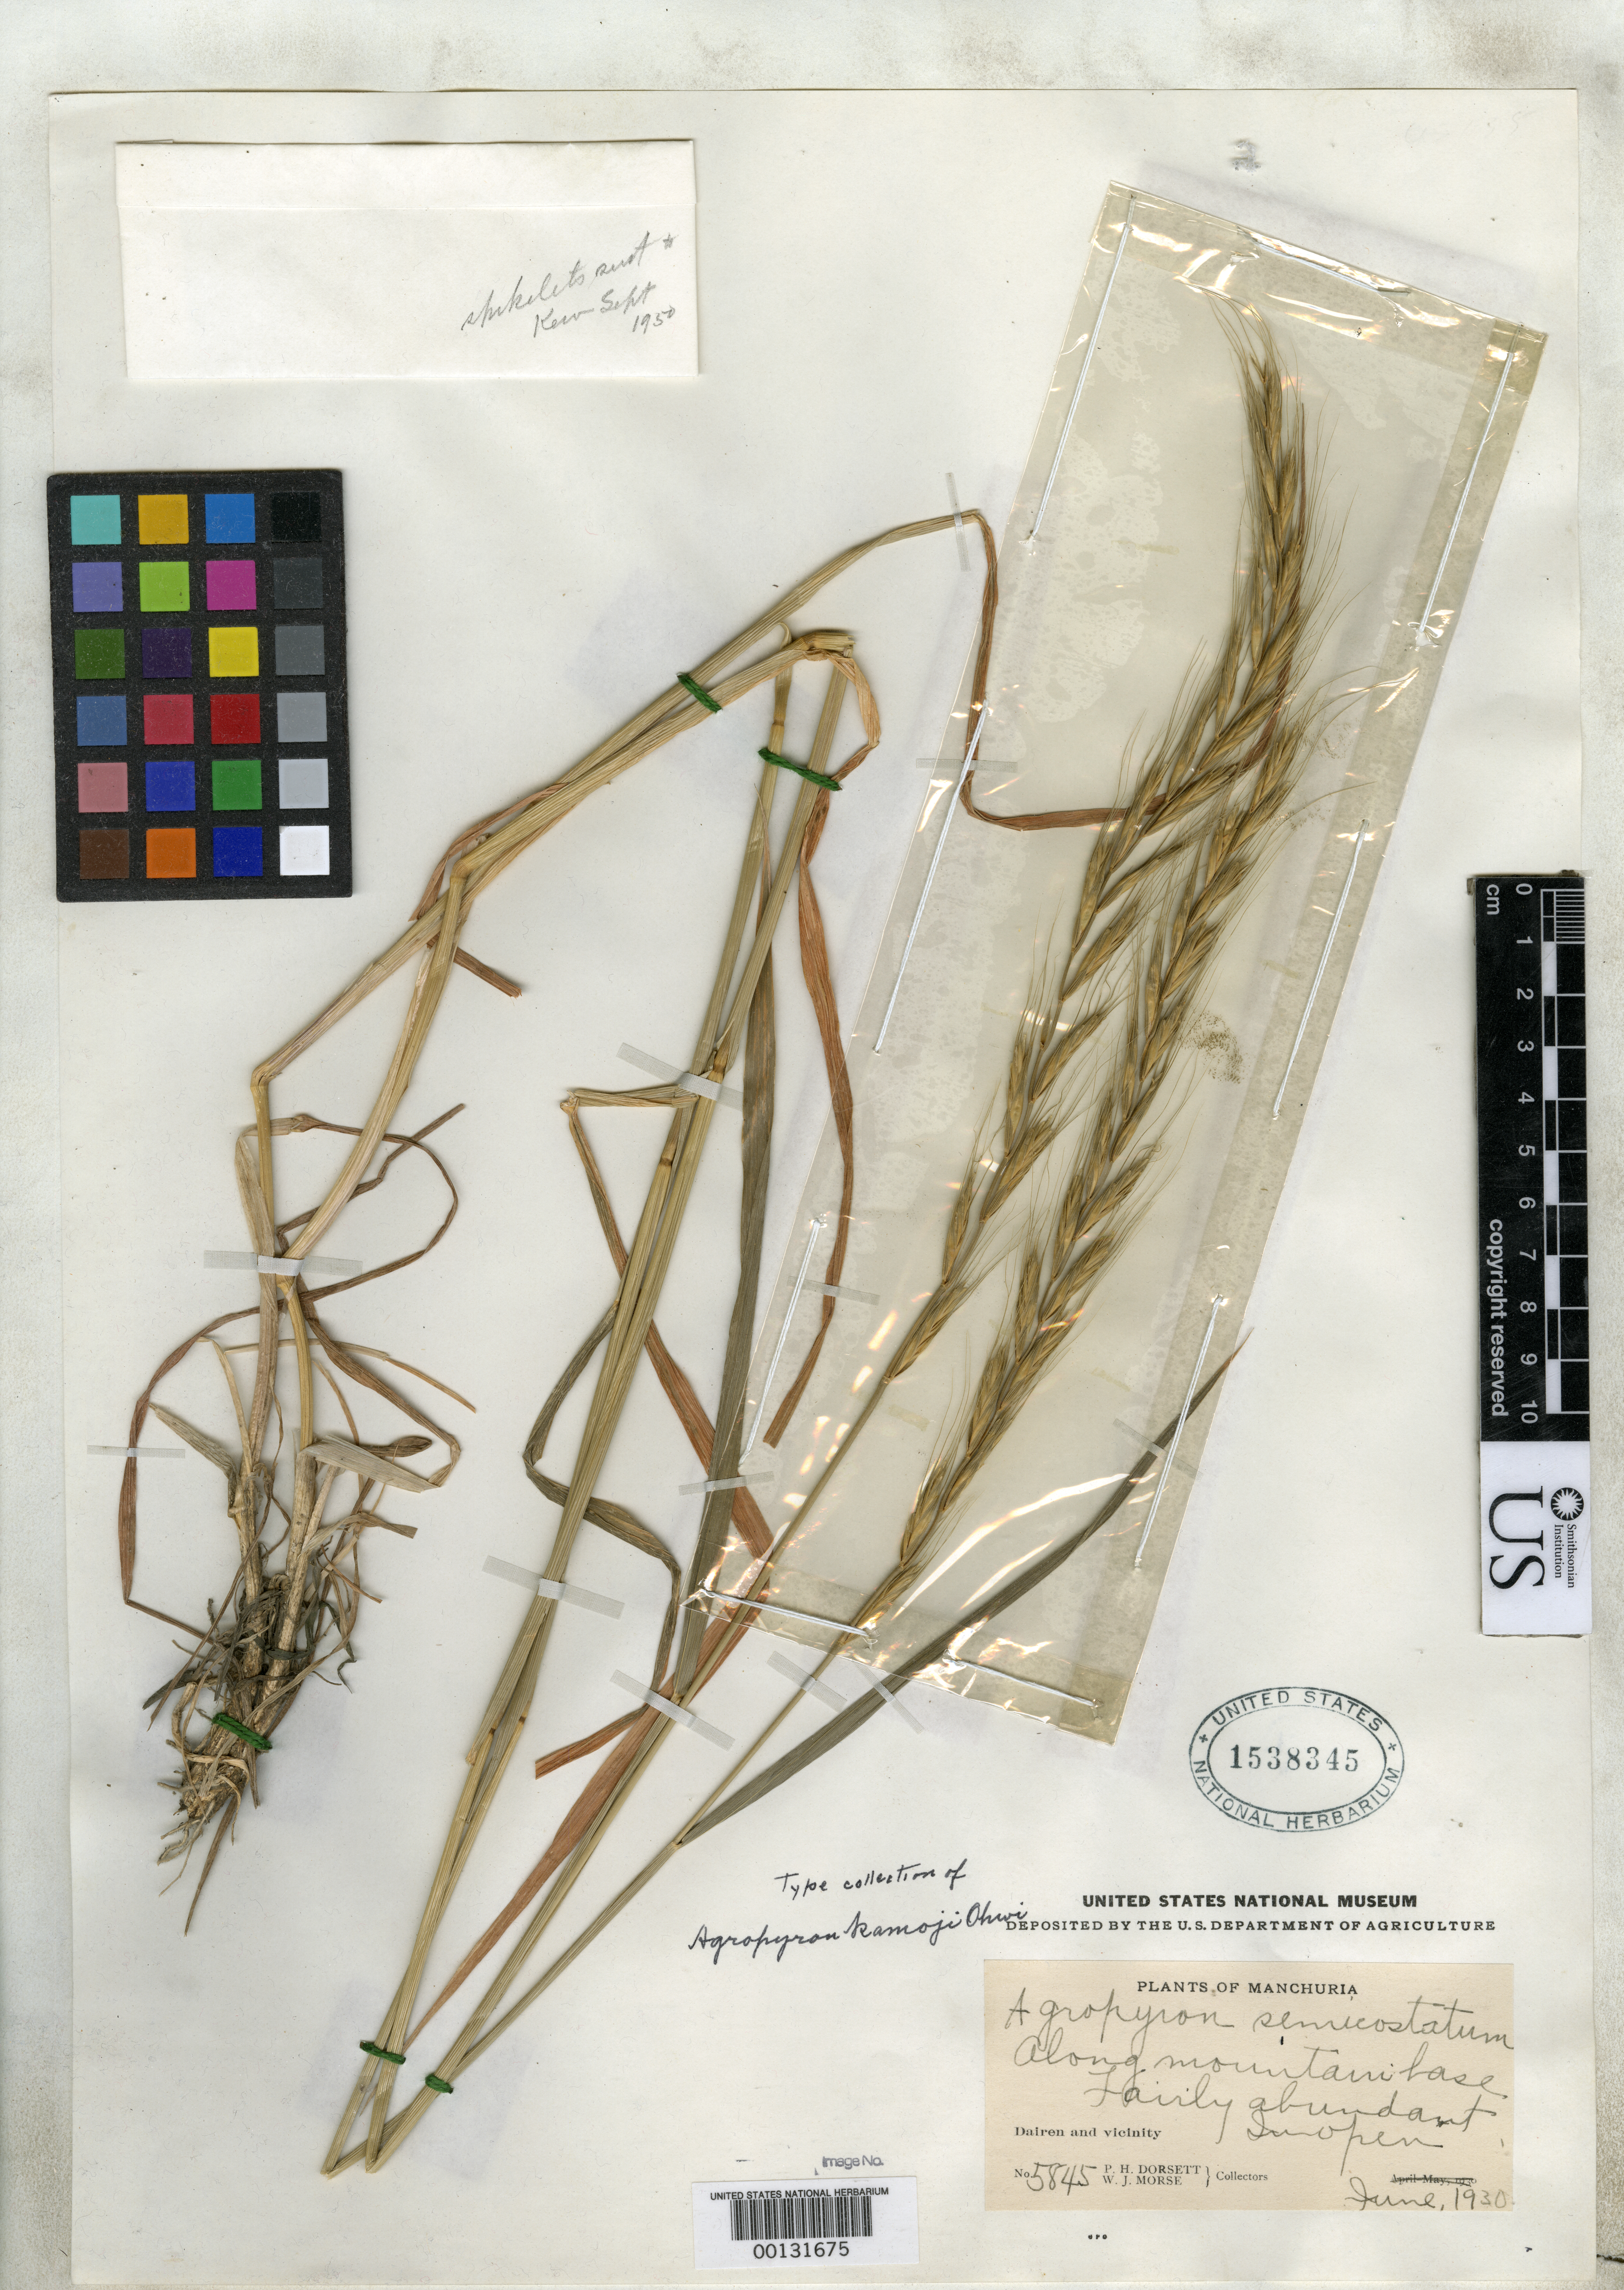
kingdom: Plantae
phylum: Tracheophyta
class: Liliopsida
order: Poales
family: Poaceae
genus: Agropyron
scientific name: Agropyron kamoji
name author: Ohwi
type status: Isotype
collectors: P. H. Dorsett & W. J. Morse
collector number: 5845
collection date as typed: Jun 1930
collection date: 1930-06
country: China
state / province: Liaoning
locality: Darien & vicinity.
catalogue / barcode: US 1538345